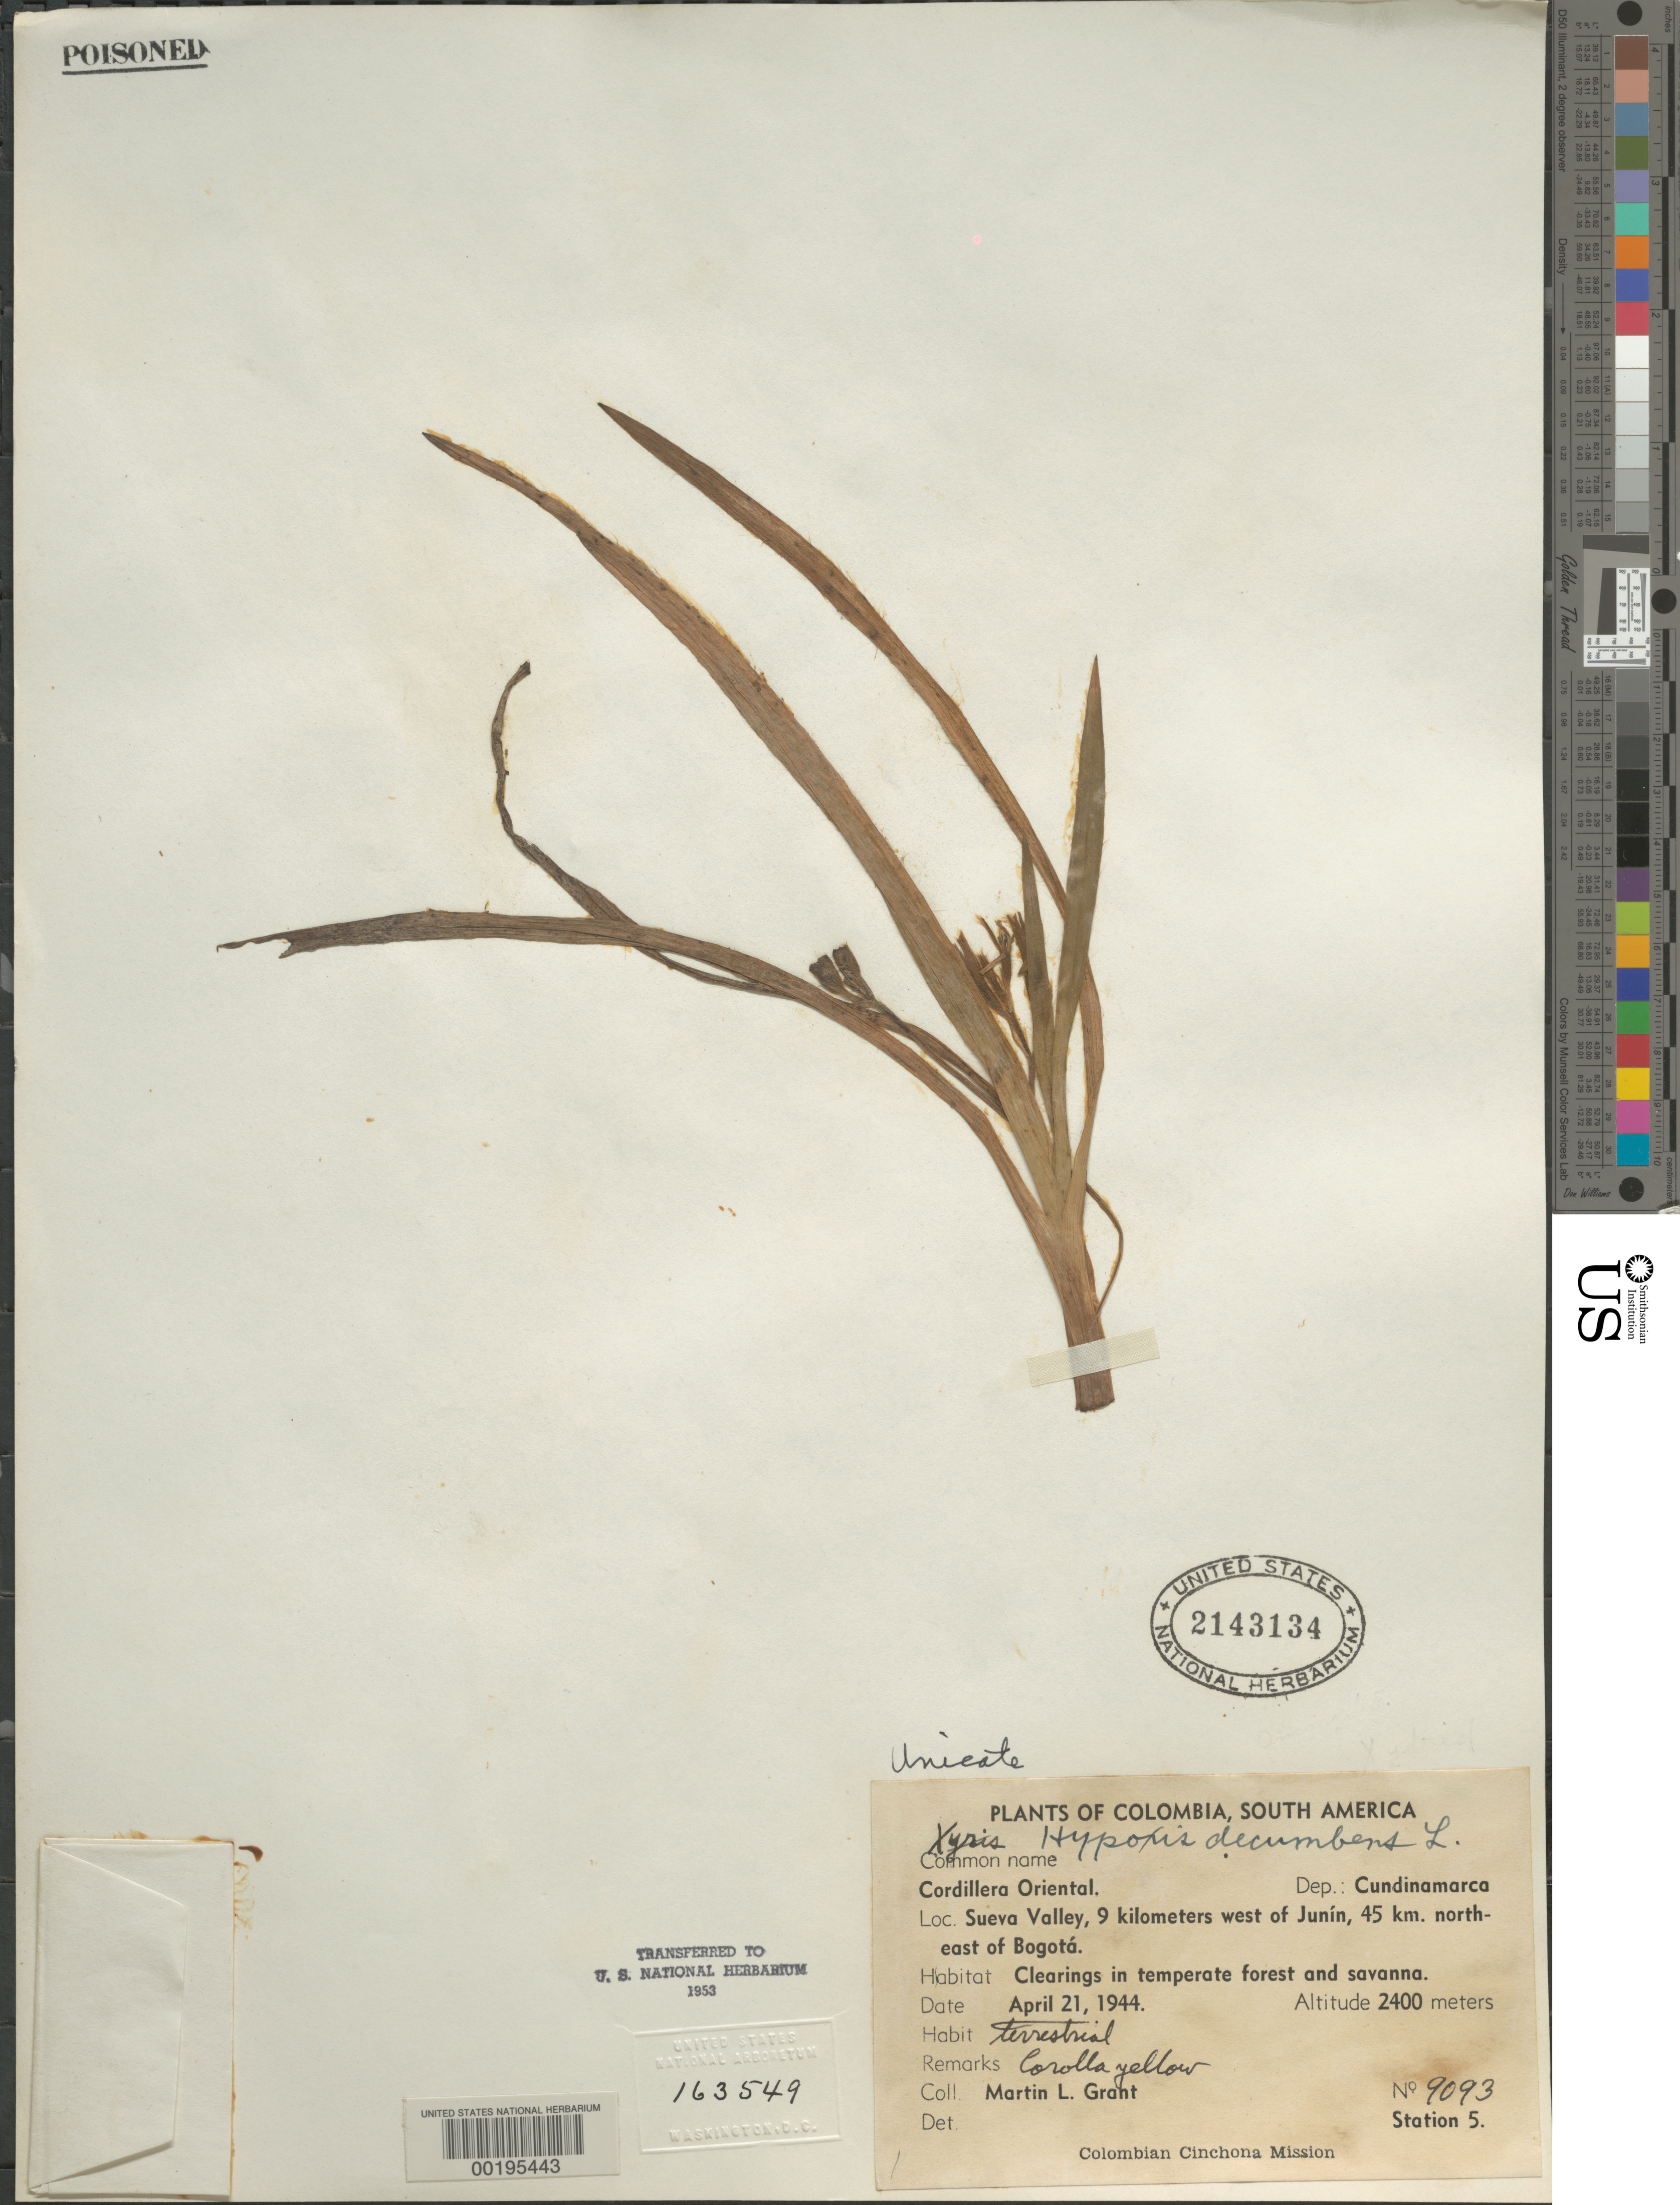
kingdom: Plantae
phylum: Tracheophyta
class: Liliopsida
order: Asparagales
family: Hypoxidaceae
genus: Hypoxis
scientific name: Hypoxis decumbens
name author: L.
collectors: M. L. Grant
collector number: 9093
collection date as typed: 21 Apr 1944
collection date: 1944-04-21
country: Colombia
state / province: Cundinamarca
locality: Sueva Valley, 9 km W of Junin, 45 km NE of Bogota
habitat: Clearing in temparate forest and savanna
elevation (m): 2400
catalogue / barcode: US 2143134